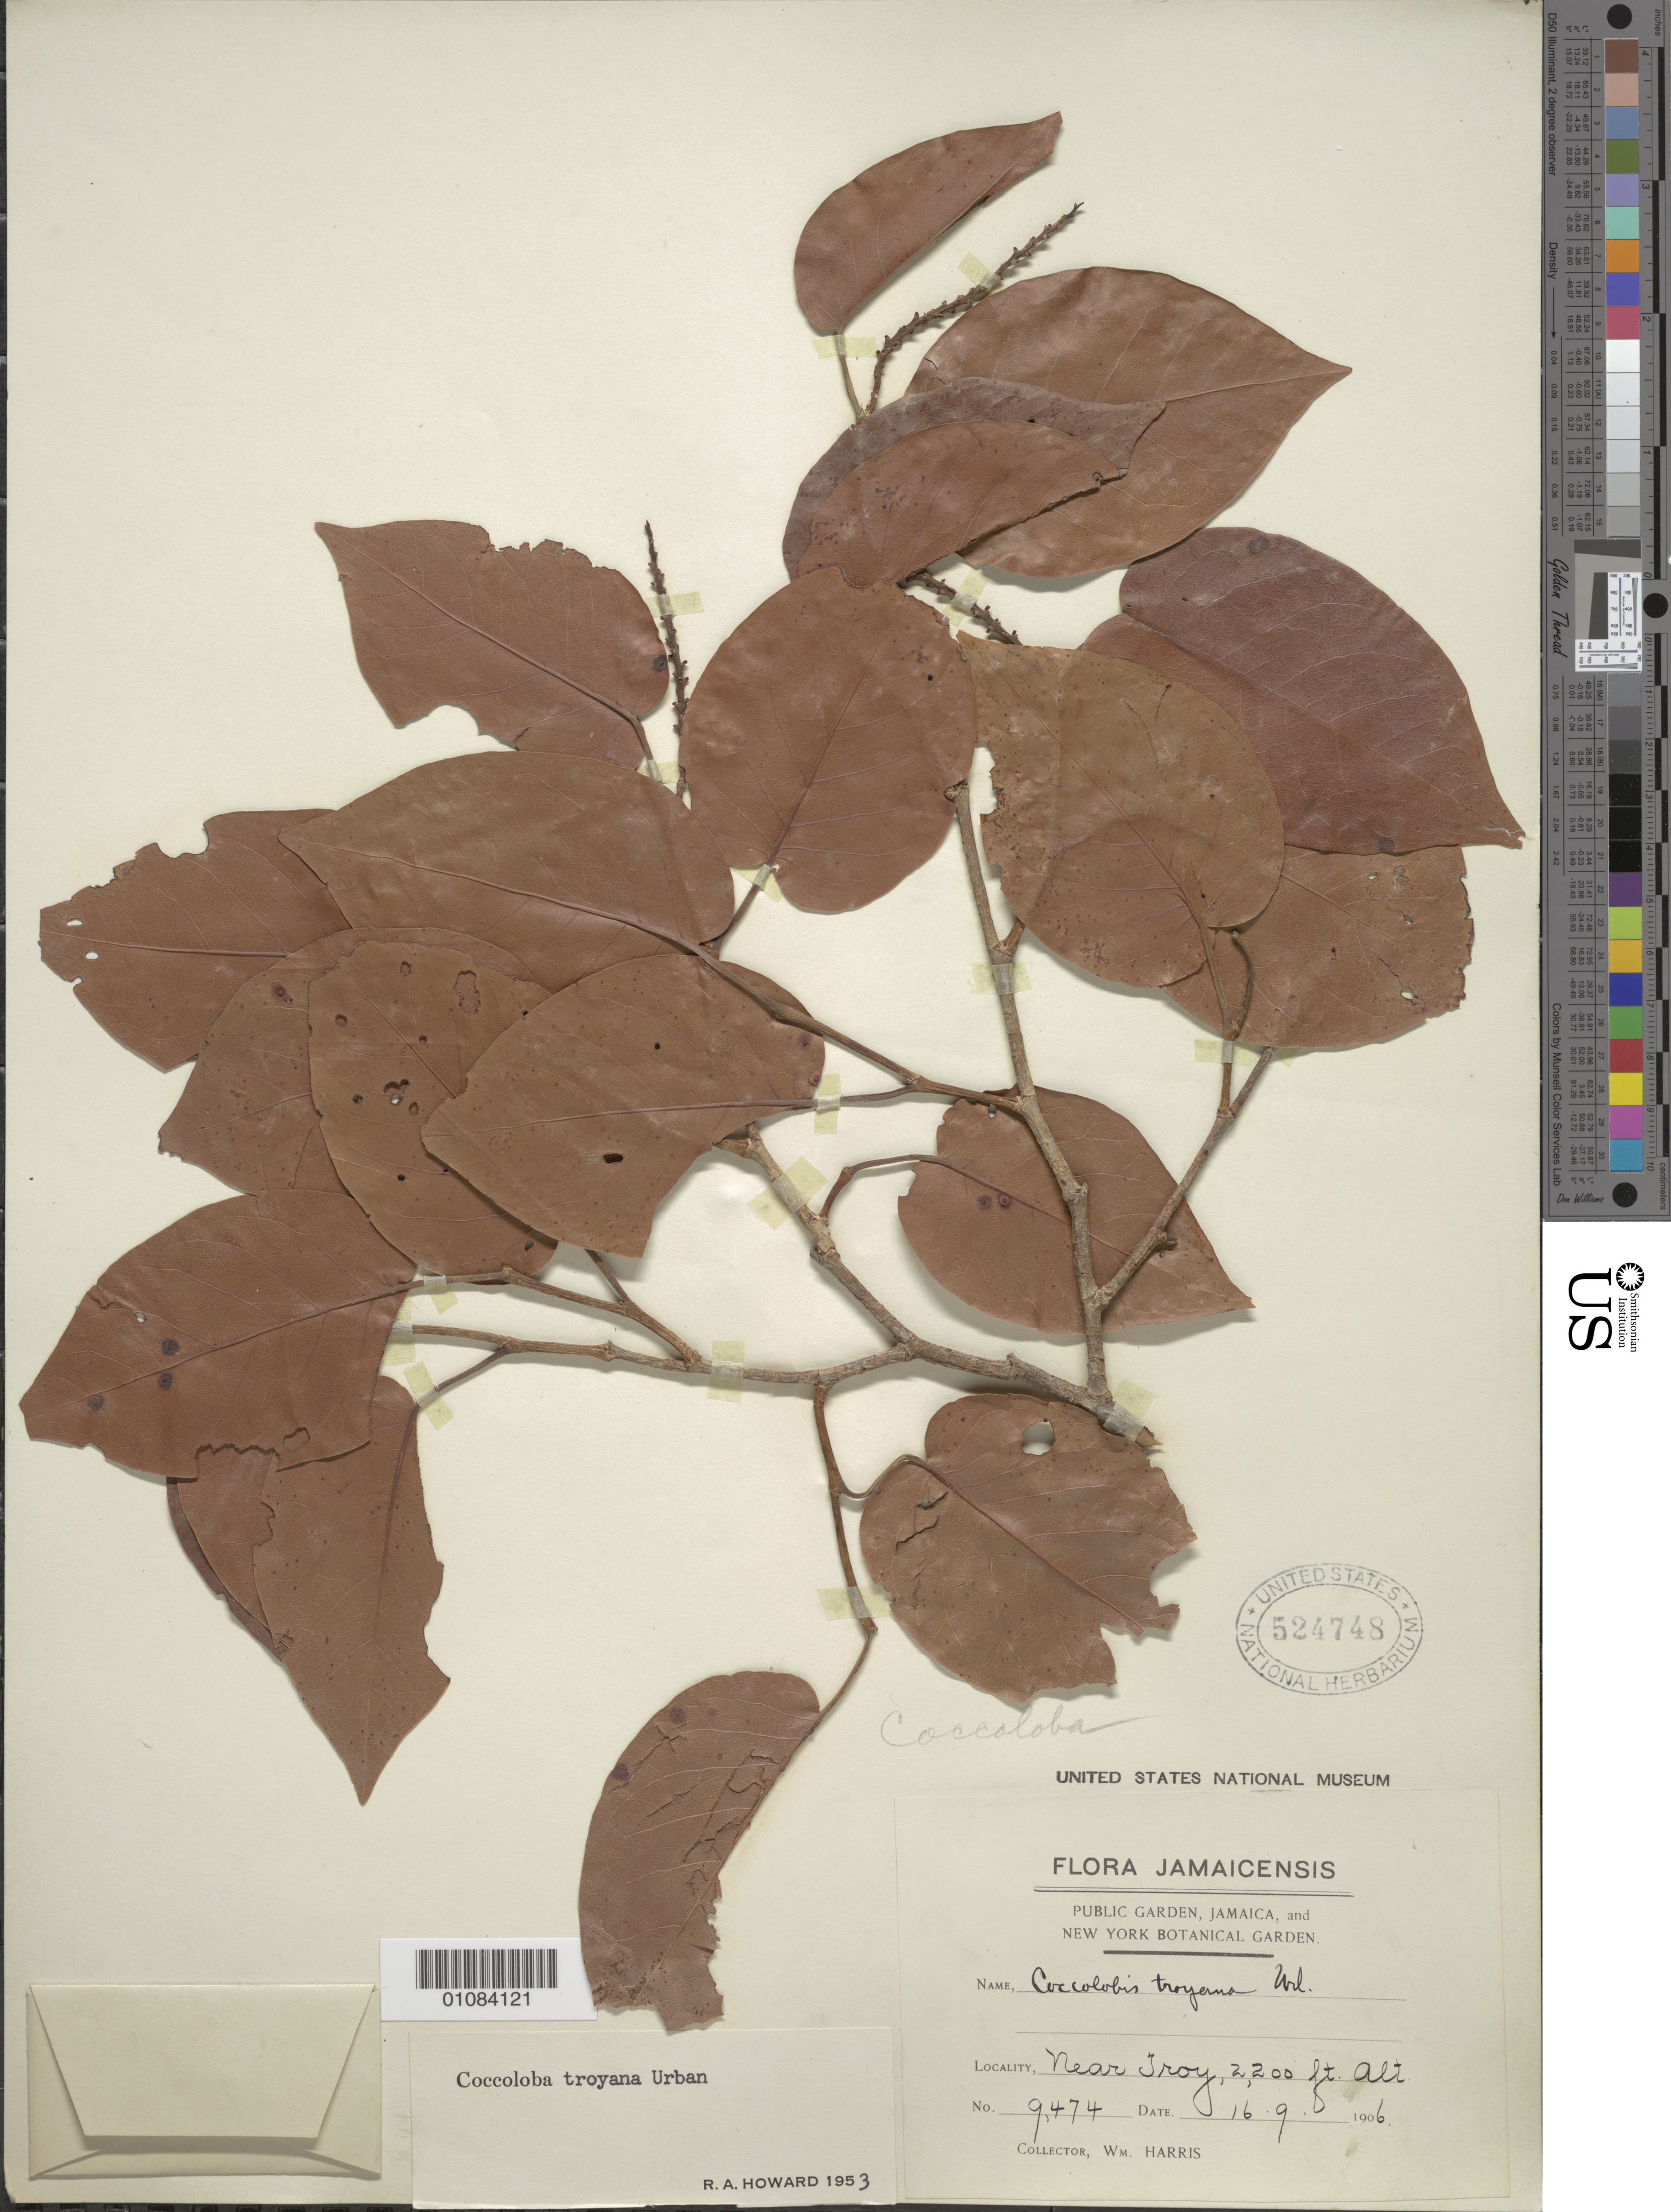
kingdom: Plantae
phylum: Tracheophyta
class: Magnoliopsida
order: Caryophyllales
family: Polygonaceae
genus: Coccoloba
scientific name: Coccoloba troyana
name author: Urb.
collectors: W. Harris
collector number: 9474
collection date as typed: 16 Sep 1906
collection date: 1906-09-16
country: Jamaica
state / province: Trelawny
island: Jamaica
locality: Near Troy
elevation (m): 671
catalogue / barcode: US 524748